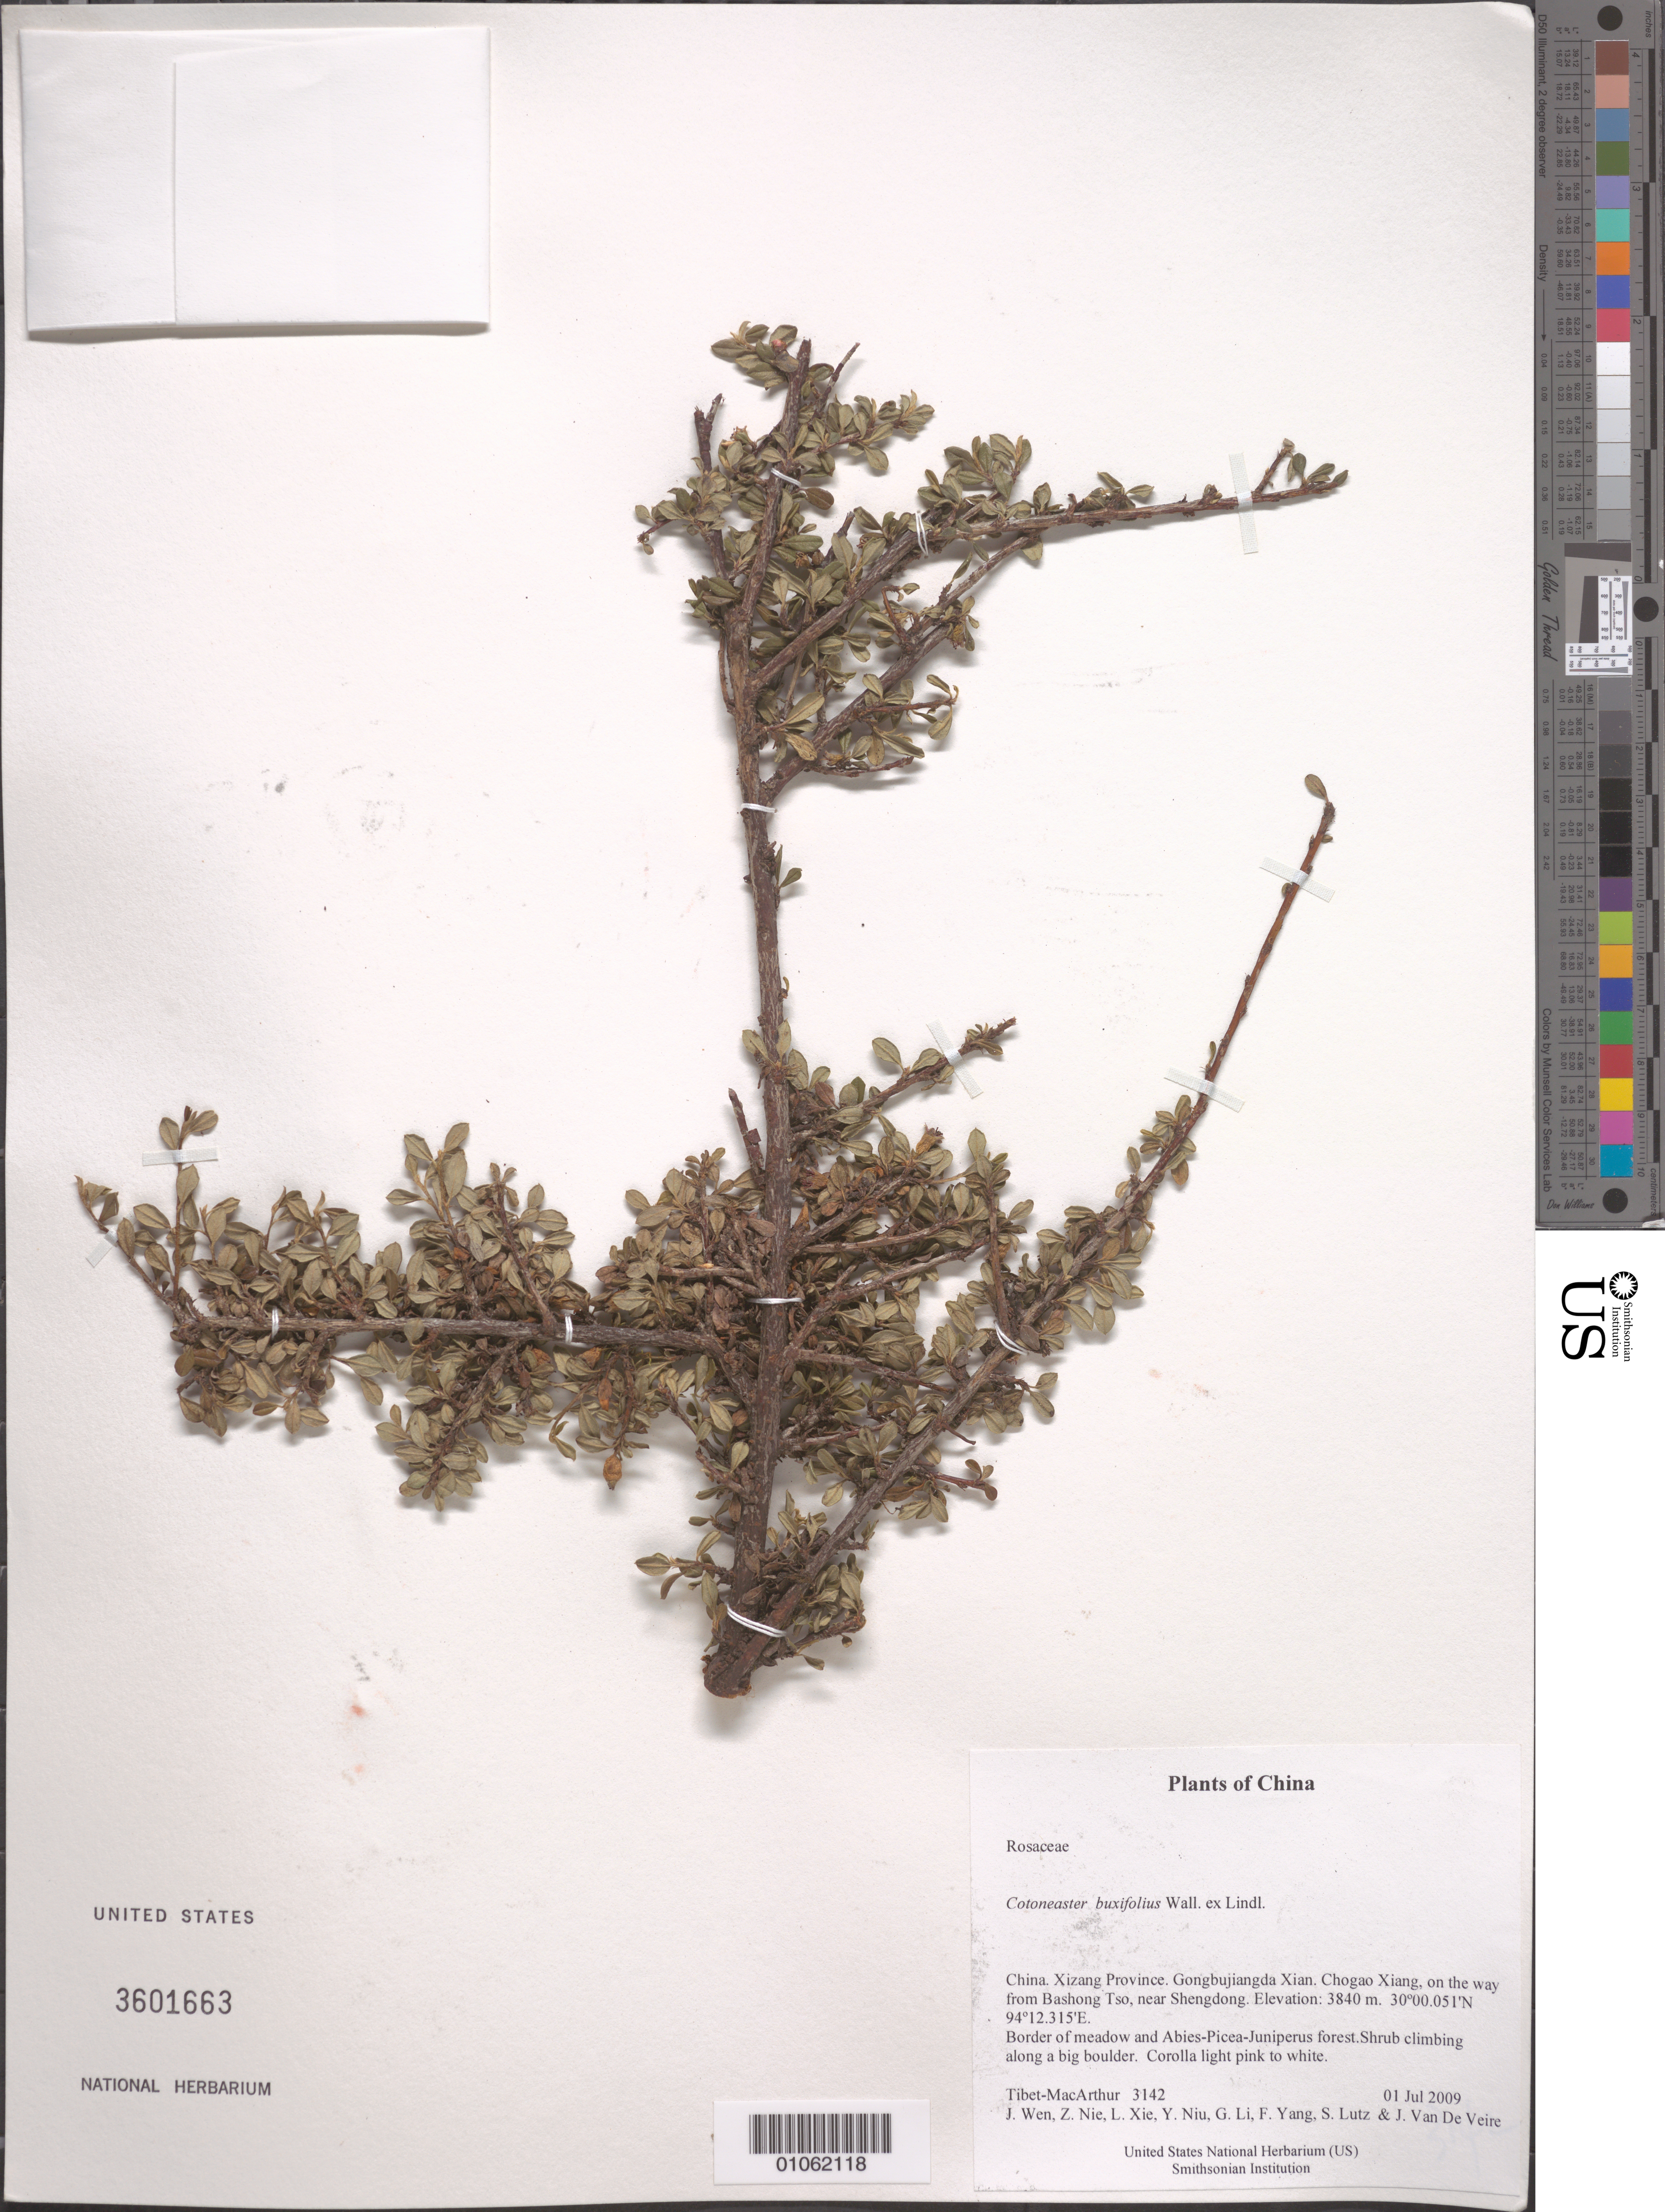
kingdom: Plantae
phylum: Tracheophyta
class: Magnoliopsida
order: Rosales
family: Rosaceae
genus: Cotoneaster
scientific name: Cotoneaster buxifolius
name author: Wall. ex Lindl.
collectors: Tibet-MacArthur, J. Wen, Z. Nie, L. Xie, Y. Niu, G. Li, F. Yang, S. Lutz & J. Van De Veire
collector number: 3142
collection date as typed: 01 Jul 2009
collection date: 2009-07-01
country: China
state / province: Xizang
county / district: Gongbujiangda Xian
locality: Chogao Xiang, on the way from Bashong Tso, near Shengdong.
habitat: Border of meadow and Abies-Picea-Juniperus forest. Climbing along a big boulder.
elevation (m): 3840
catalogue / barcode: US 3601663